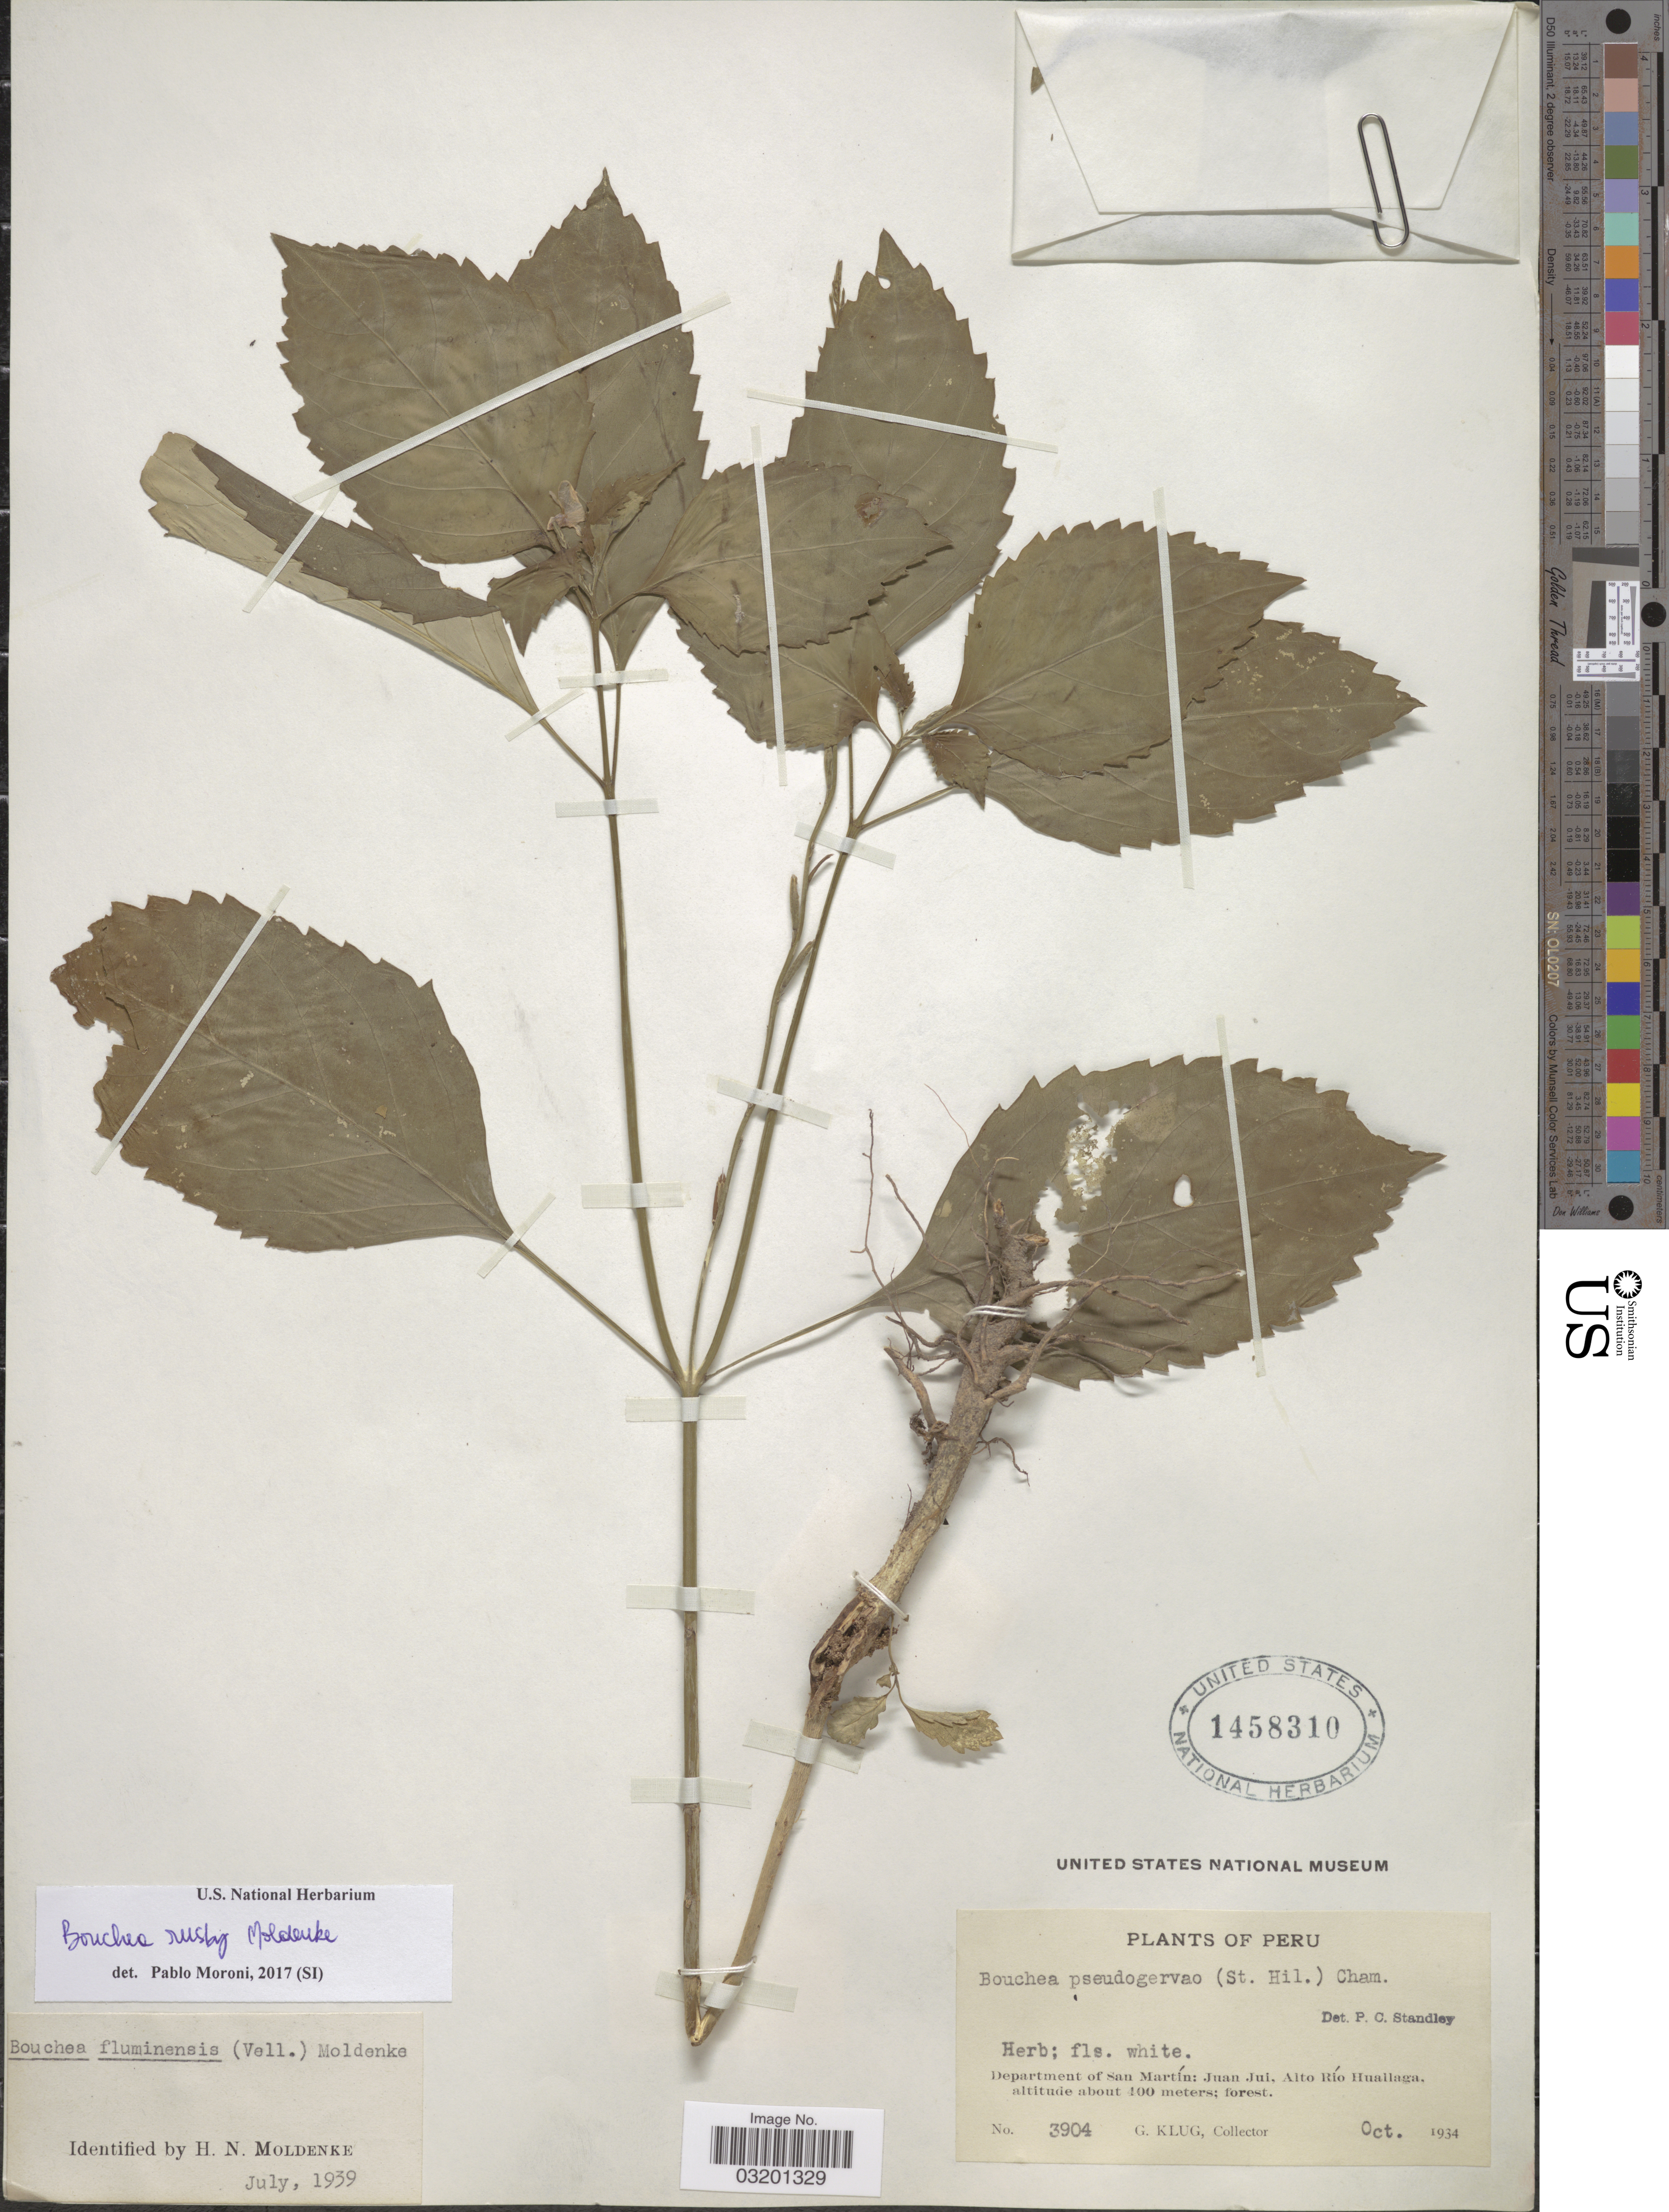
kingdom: Plantae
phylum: Tracheophyta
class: Magnoliopsida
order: Lamiales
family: Verbenaceae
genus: Bouchea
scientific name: Bouchea rusbyi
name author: Moldenke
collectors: G. Klug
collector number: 3904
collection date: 1934-10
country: Peru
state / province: San Martín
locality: Department of San Martín: Juan Jui, Alto Río Huallaga.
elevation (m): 400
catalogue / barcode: US 1458310